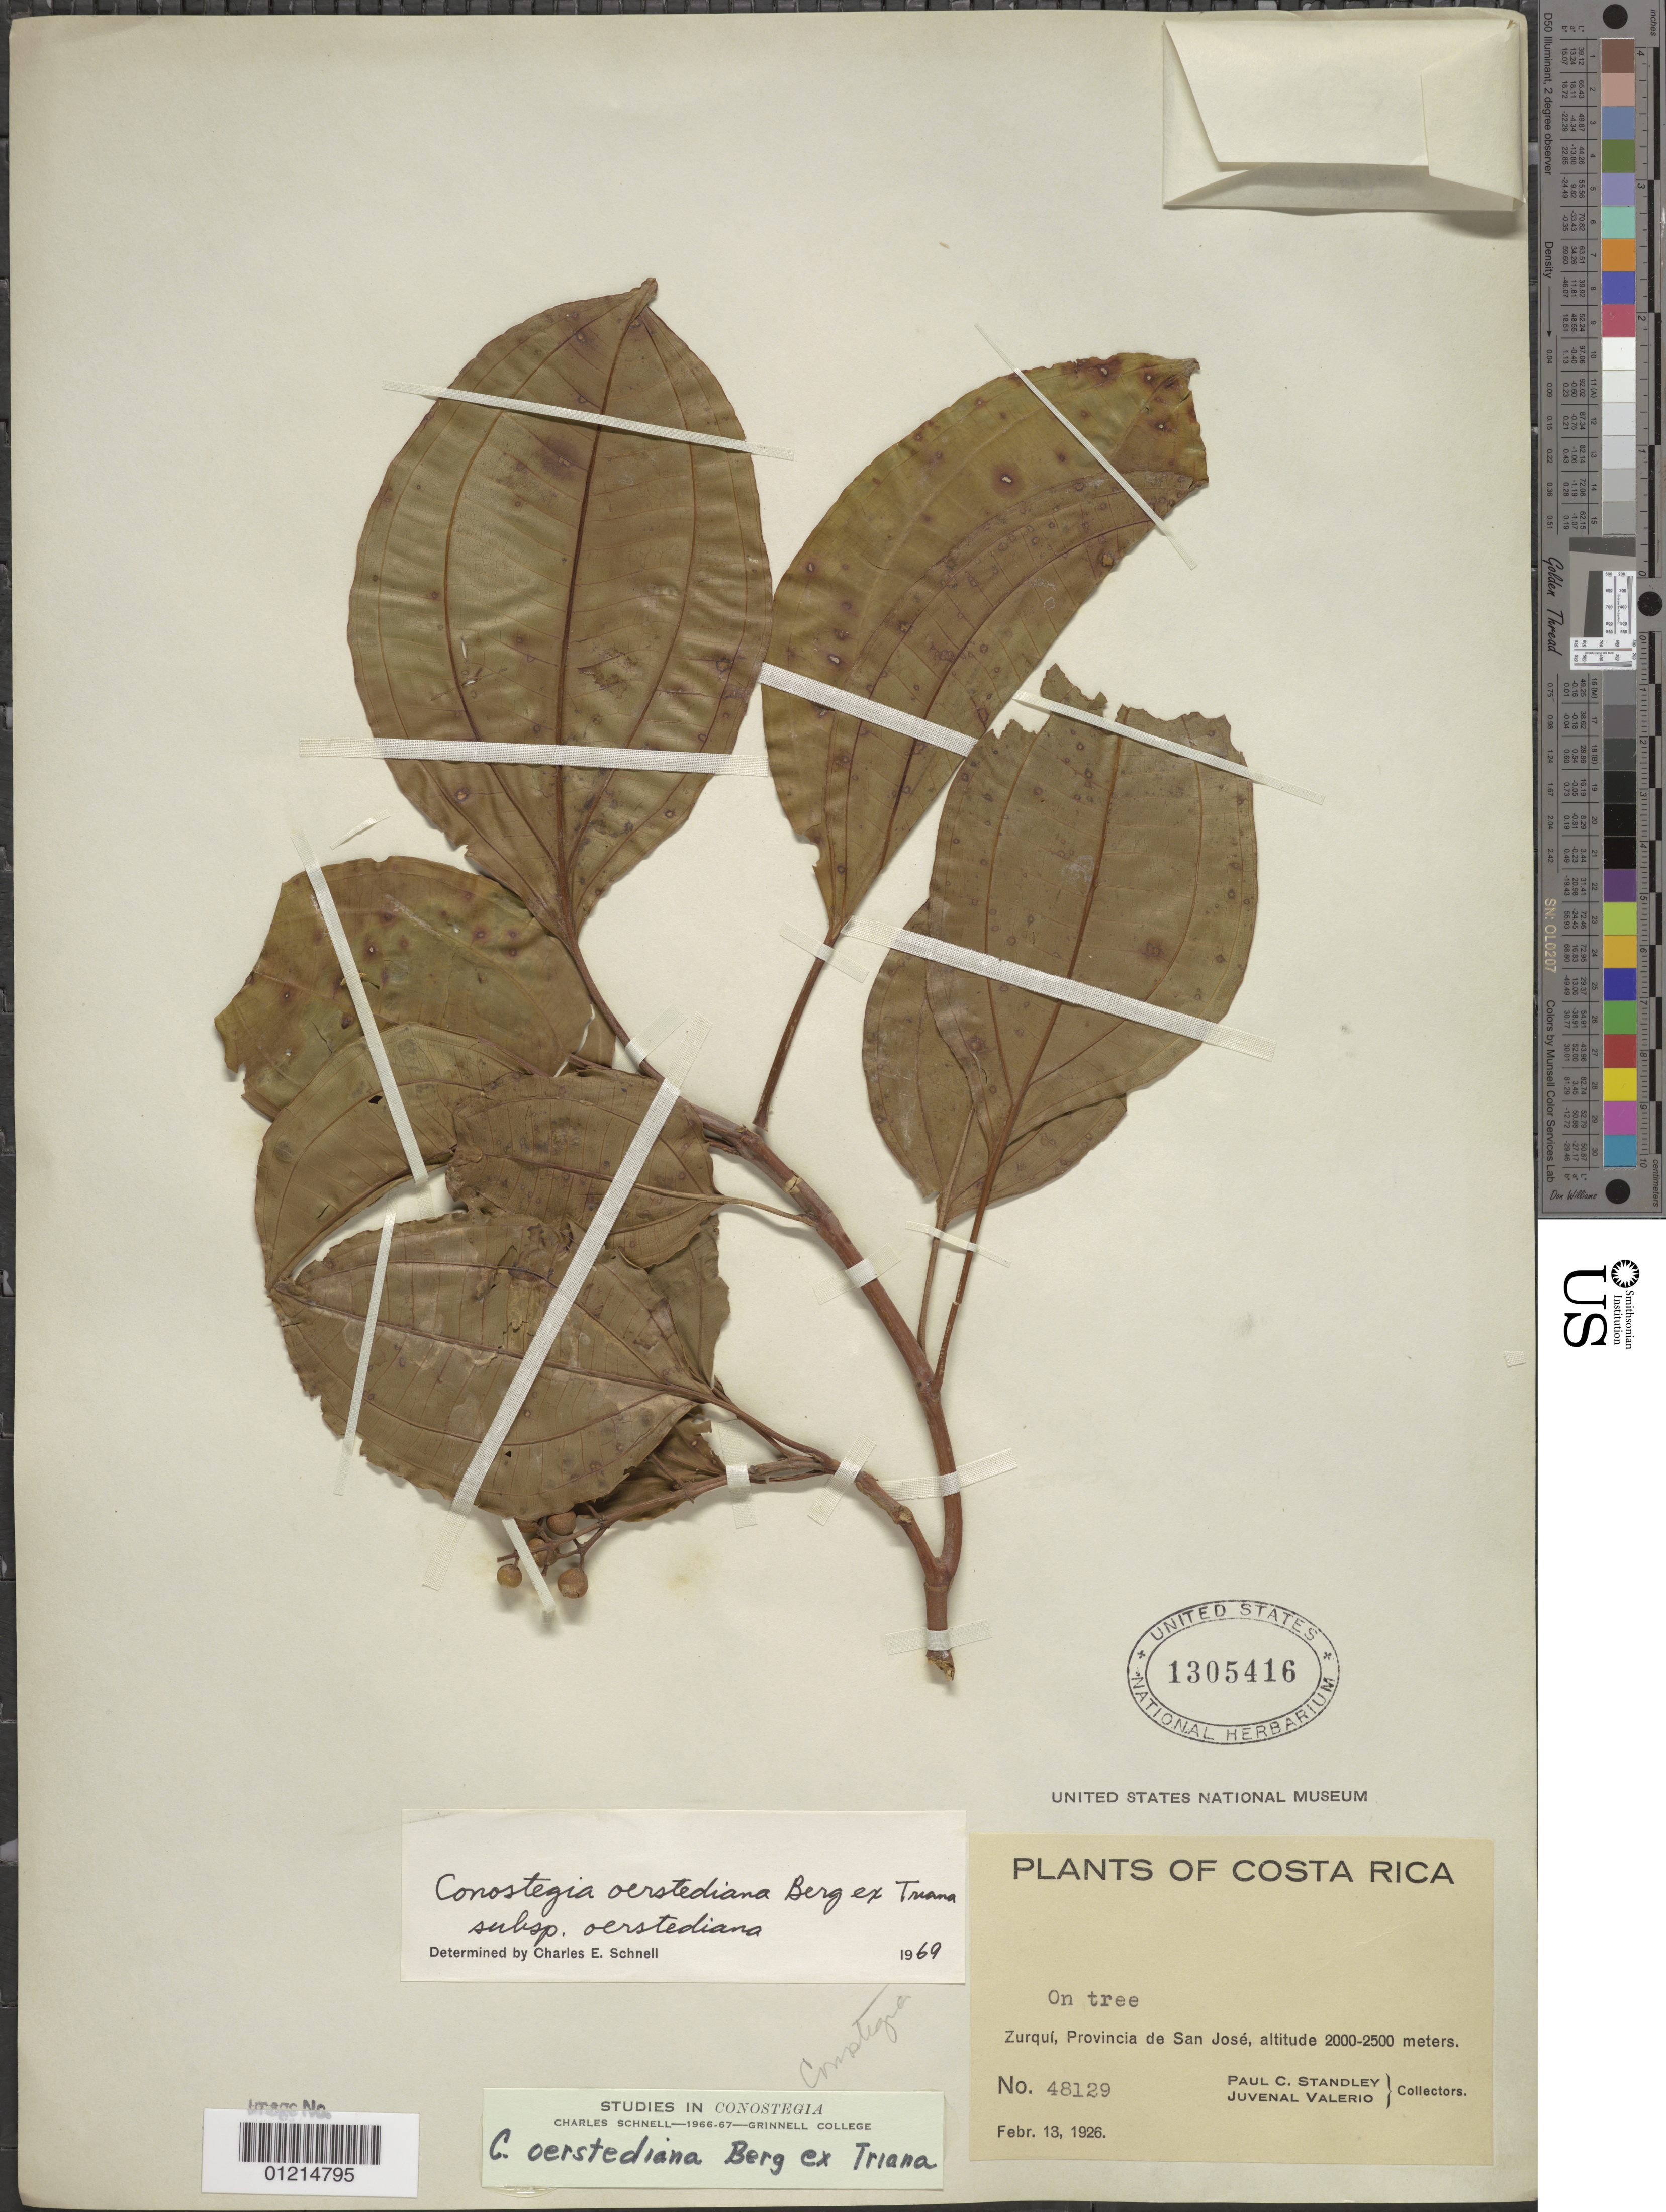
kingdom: Plantae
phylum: Tracheophyta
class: Magnoliopsida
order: Myrtales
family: Melastomataceae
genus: Conostegia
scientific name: Conostegia oerstediana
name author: O. Berg ex Triana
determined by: Schnell, C. E.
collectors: P. C. Standley & J. Valerio R.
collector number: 48129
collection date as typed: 13 Feb 1926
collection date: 1926-02-13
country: Costa Rica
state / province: San José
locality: Zurqui.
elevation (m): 2000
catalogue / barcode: US 1305416